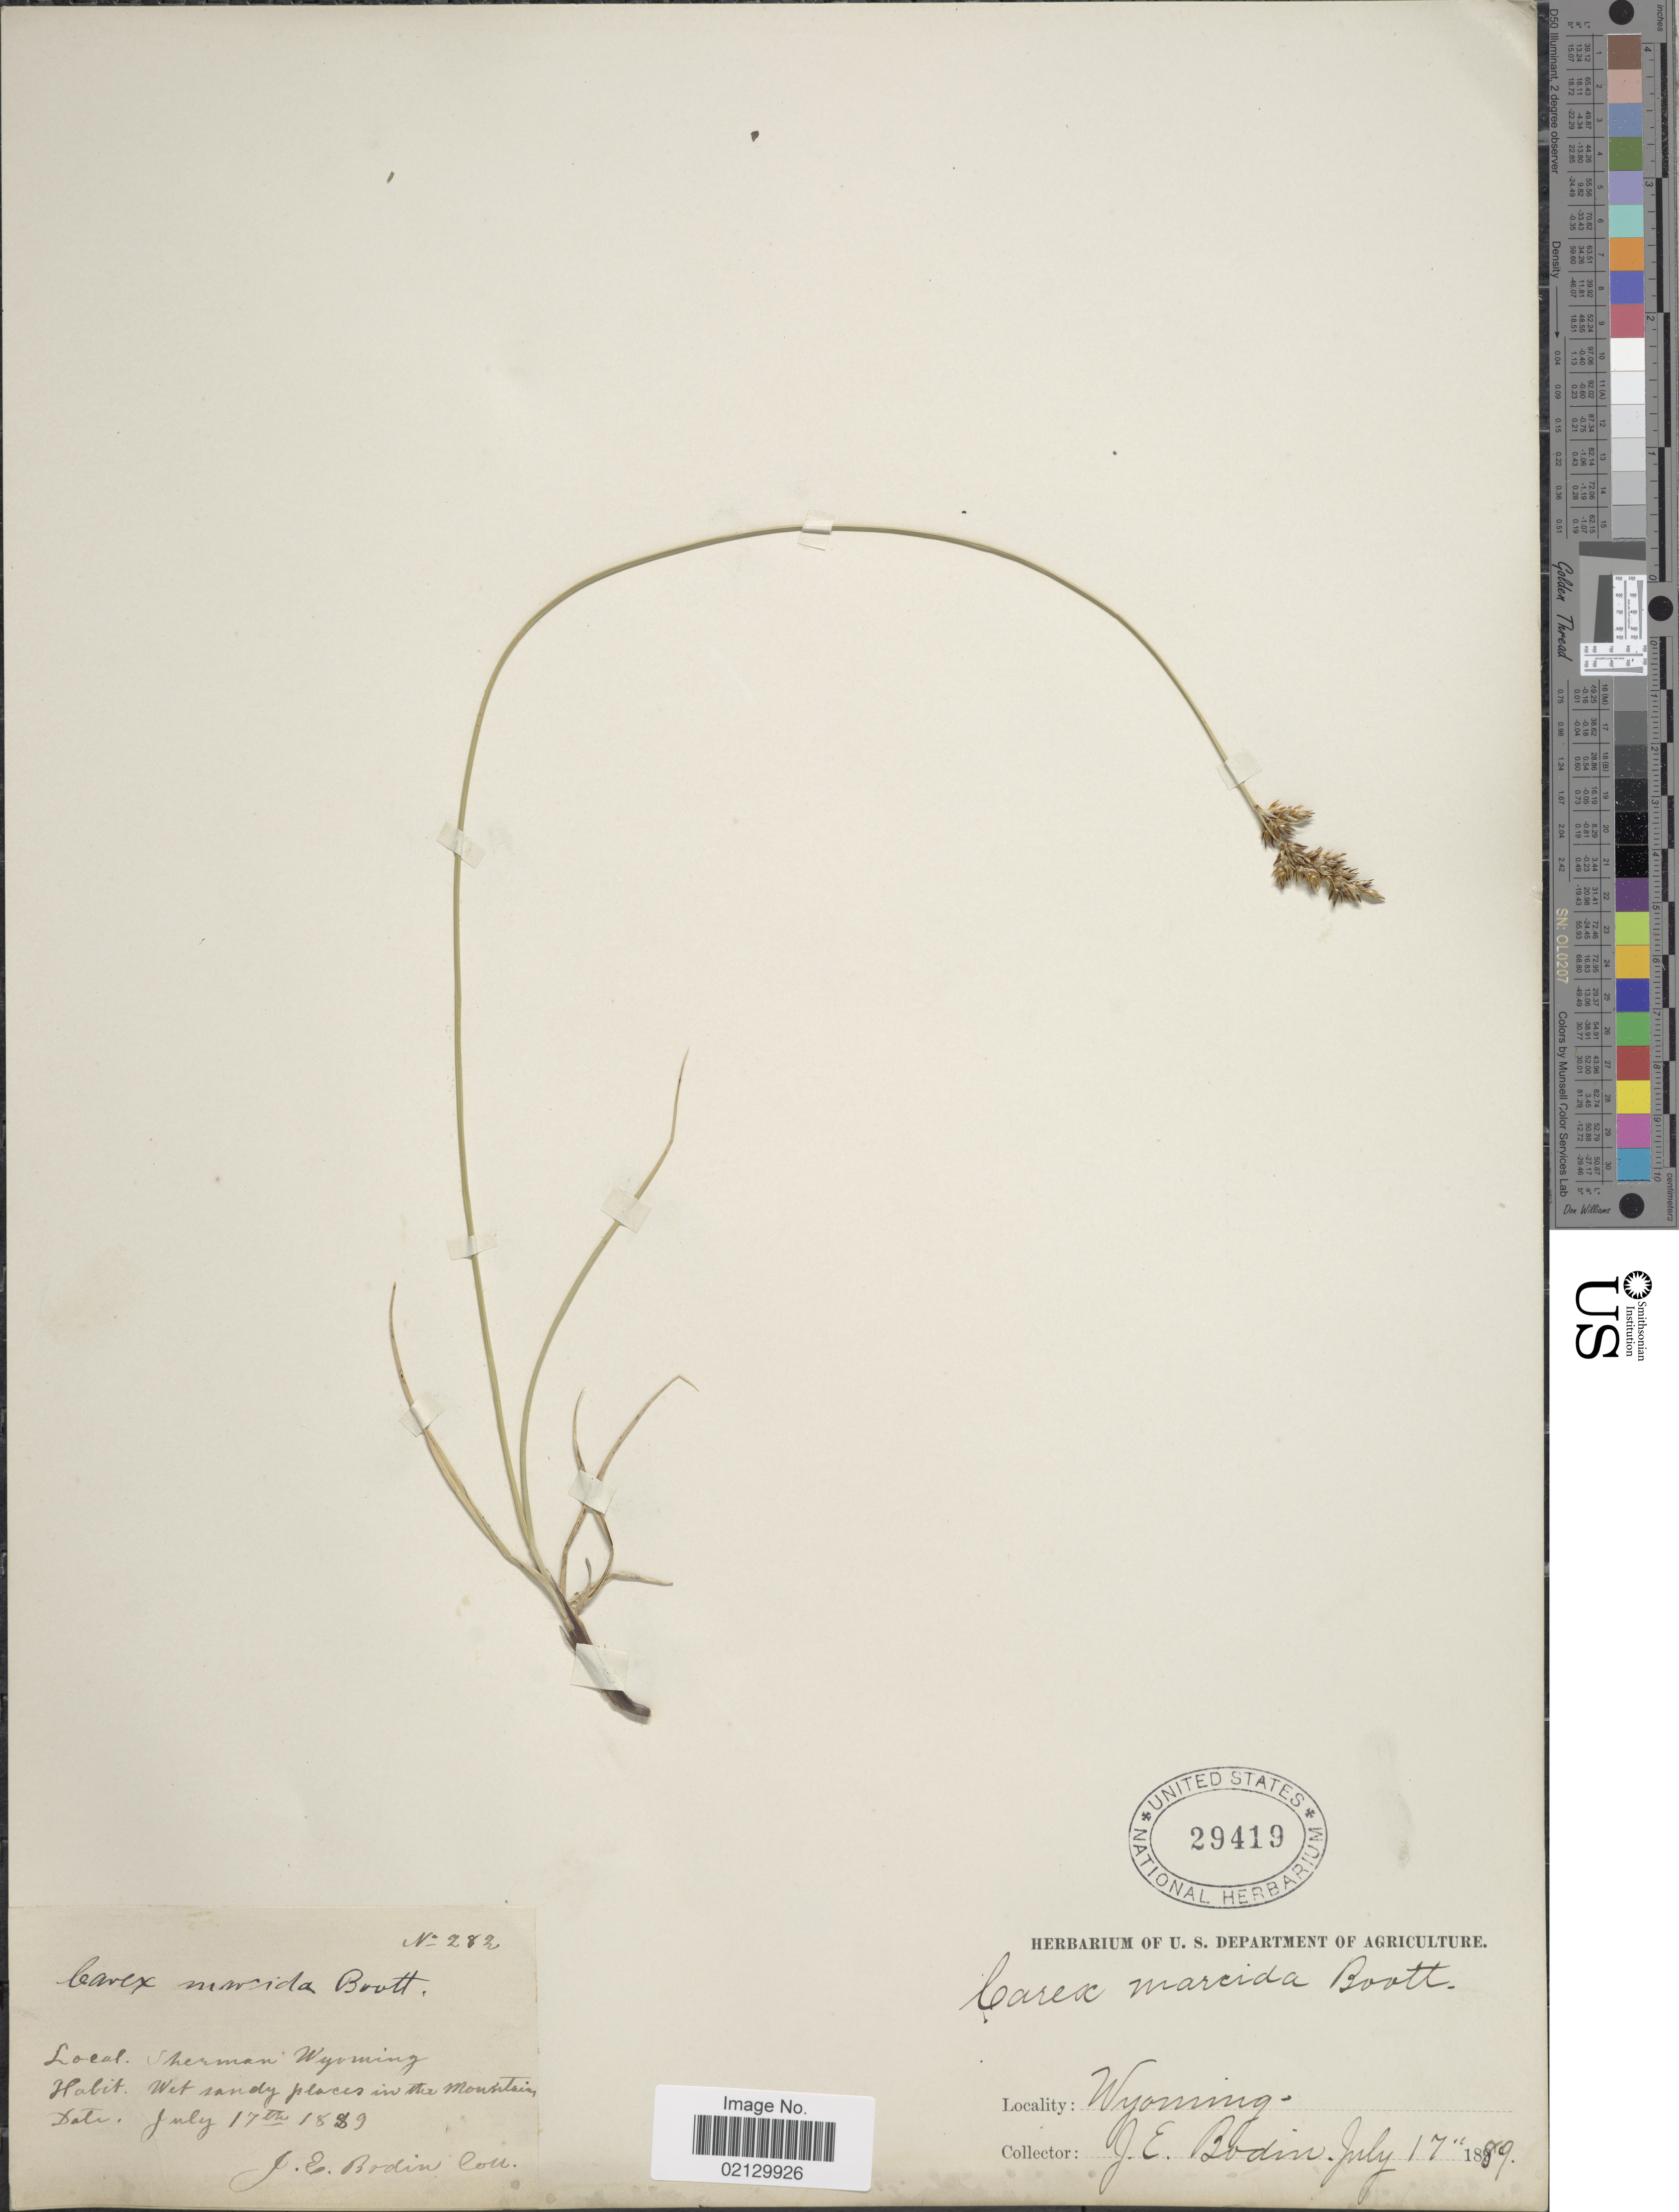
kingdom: Plantae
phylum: Tracheophyta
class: Liliopsida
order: Poales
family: Cyperaceae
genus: Carex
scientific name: Carex praegracilis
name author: W. Boott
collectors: J. E. Bodin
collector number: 282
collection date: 1889-07-17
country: United States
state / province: Wyoming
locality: Sherman. In the Mountain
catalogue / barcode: US 29419